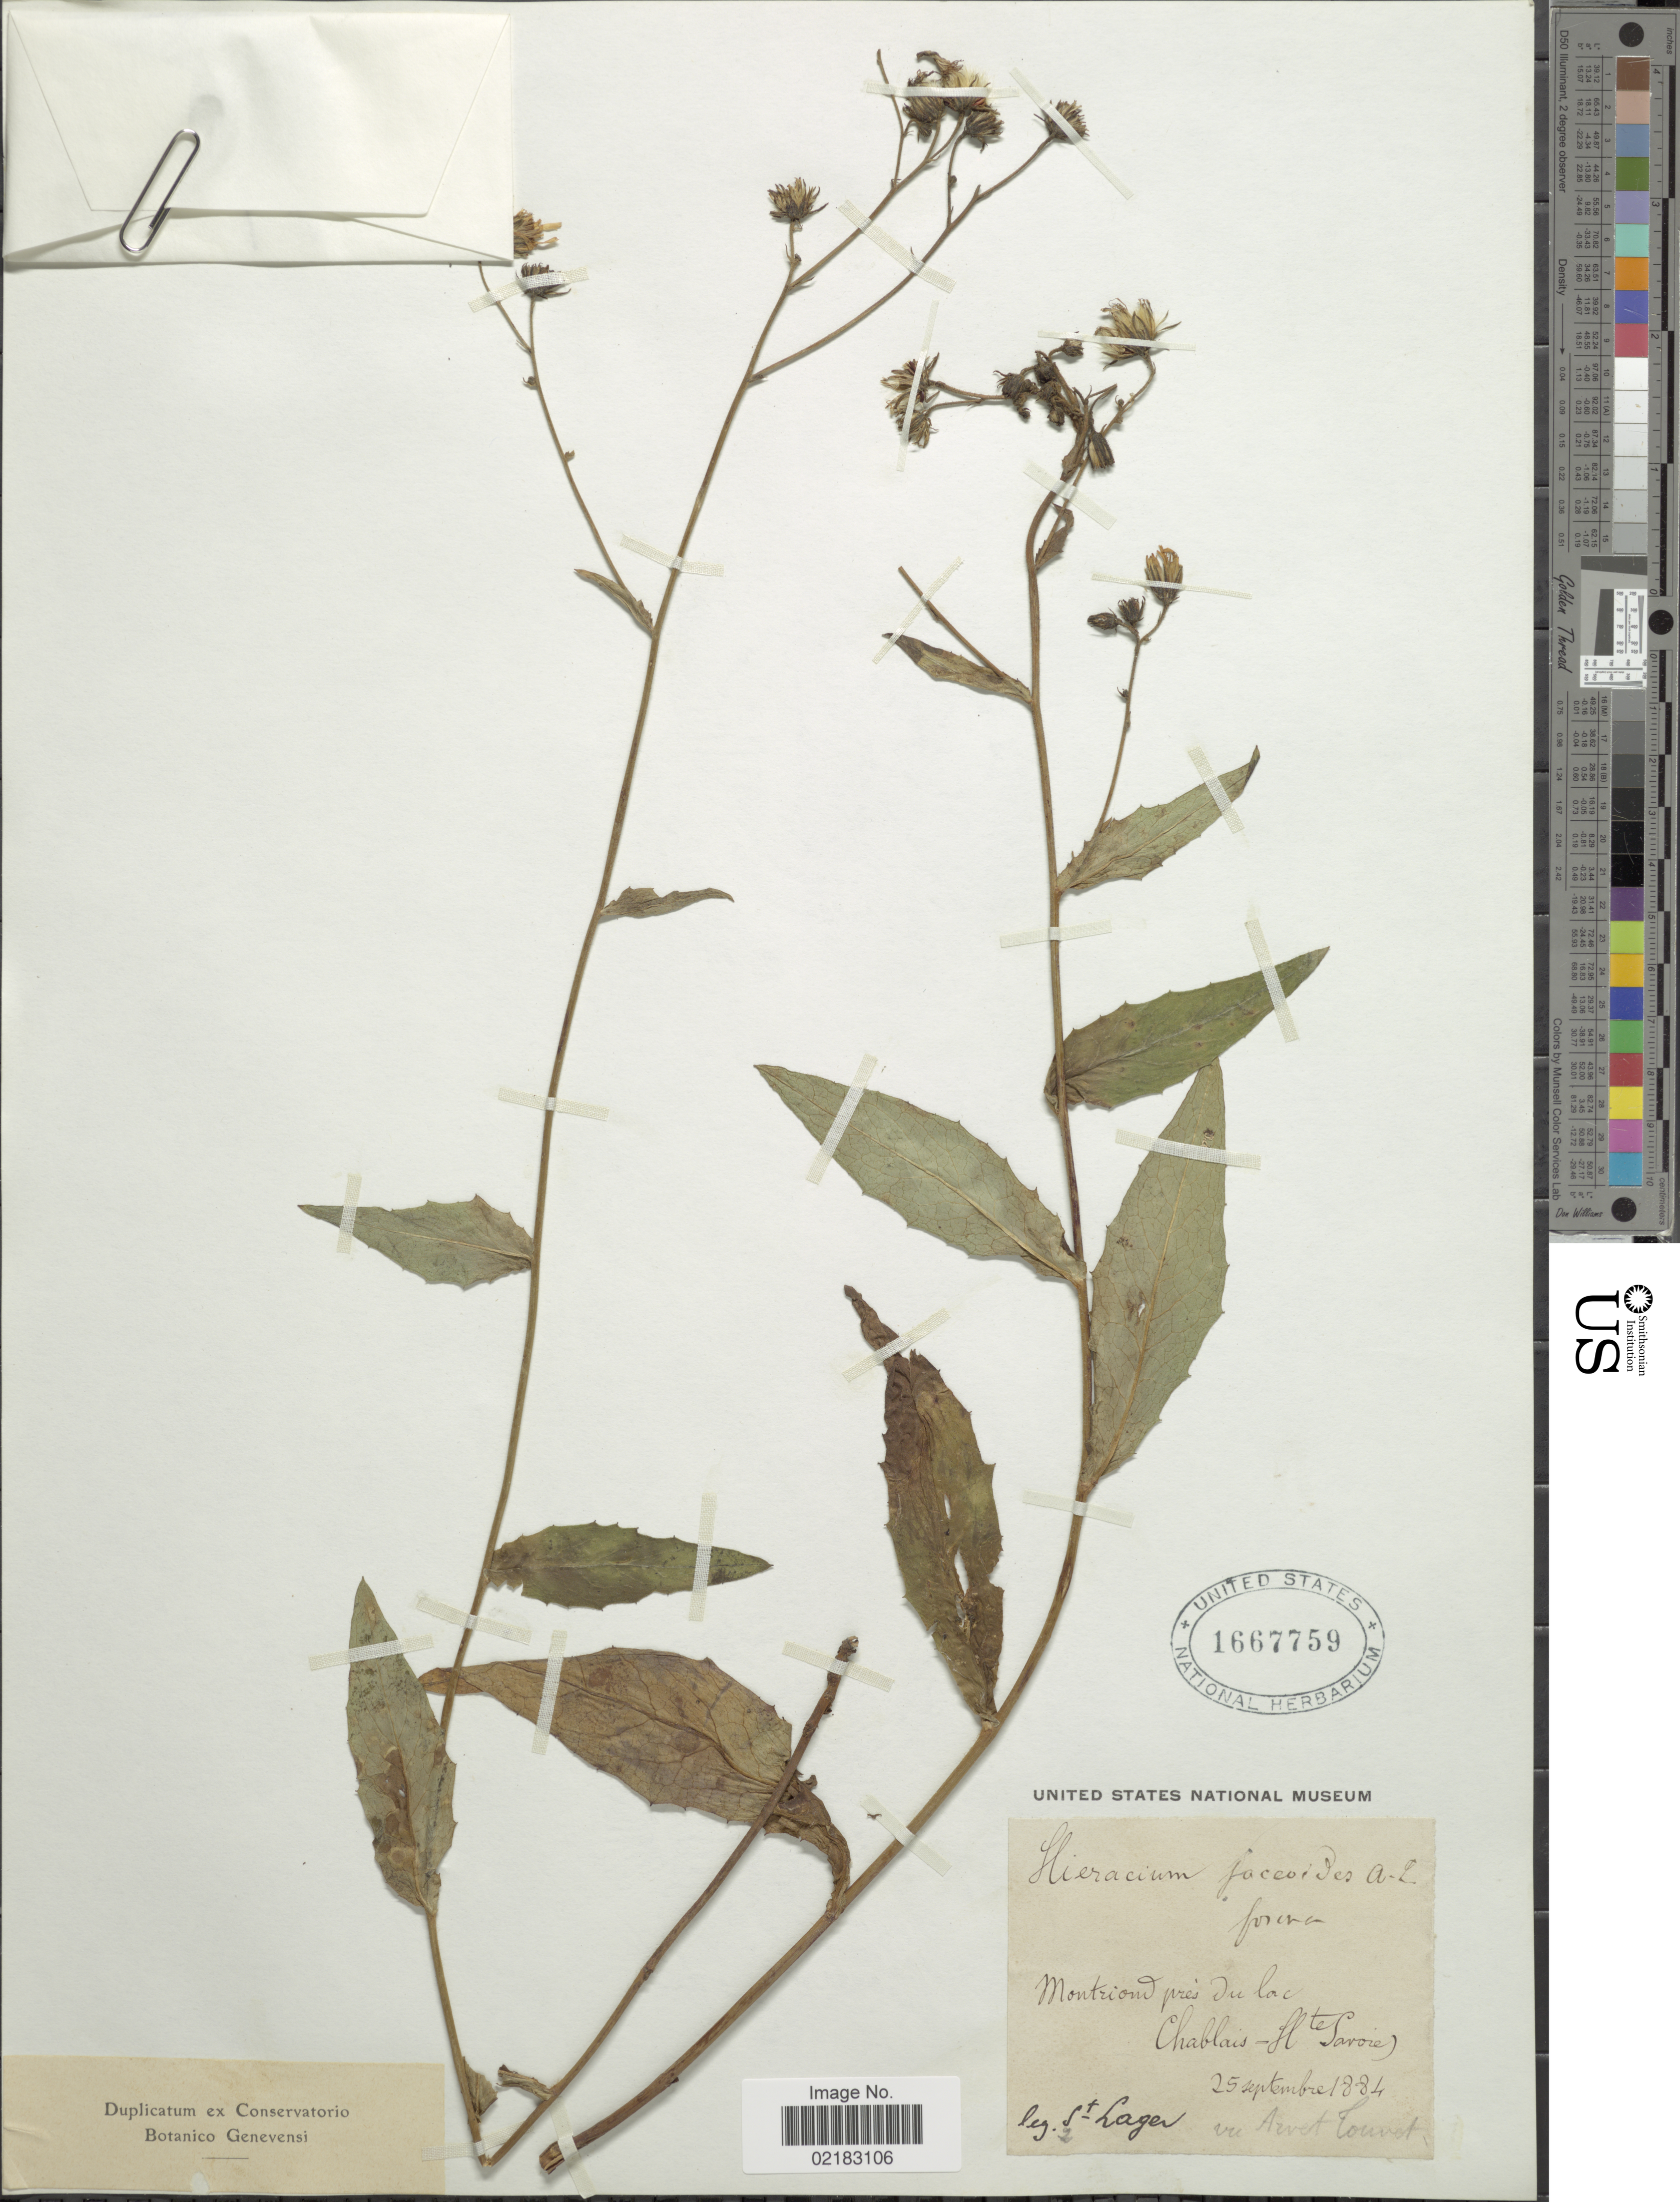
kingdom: Plantae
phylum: Tracheophyta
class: Magnoliopsida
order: Asterales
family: Asteraceae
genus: Hieracium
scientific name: Hieracium jurassicum subsp. jaceoides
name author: (Arvet-Touvet) Gottschl.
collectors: Saint-Lager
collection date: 1884-09-25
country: France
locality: Mountriom pres Ju loc, Chablais- Hte. Savoie [interpreted]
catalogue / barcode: US 1667759